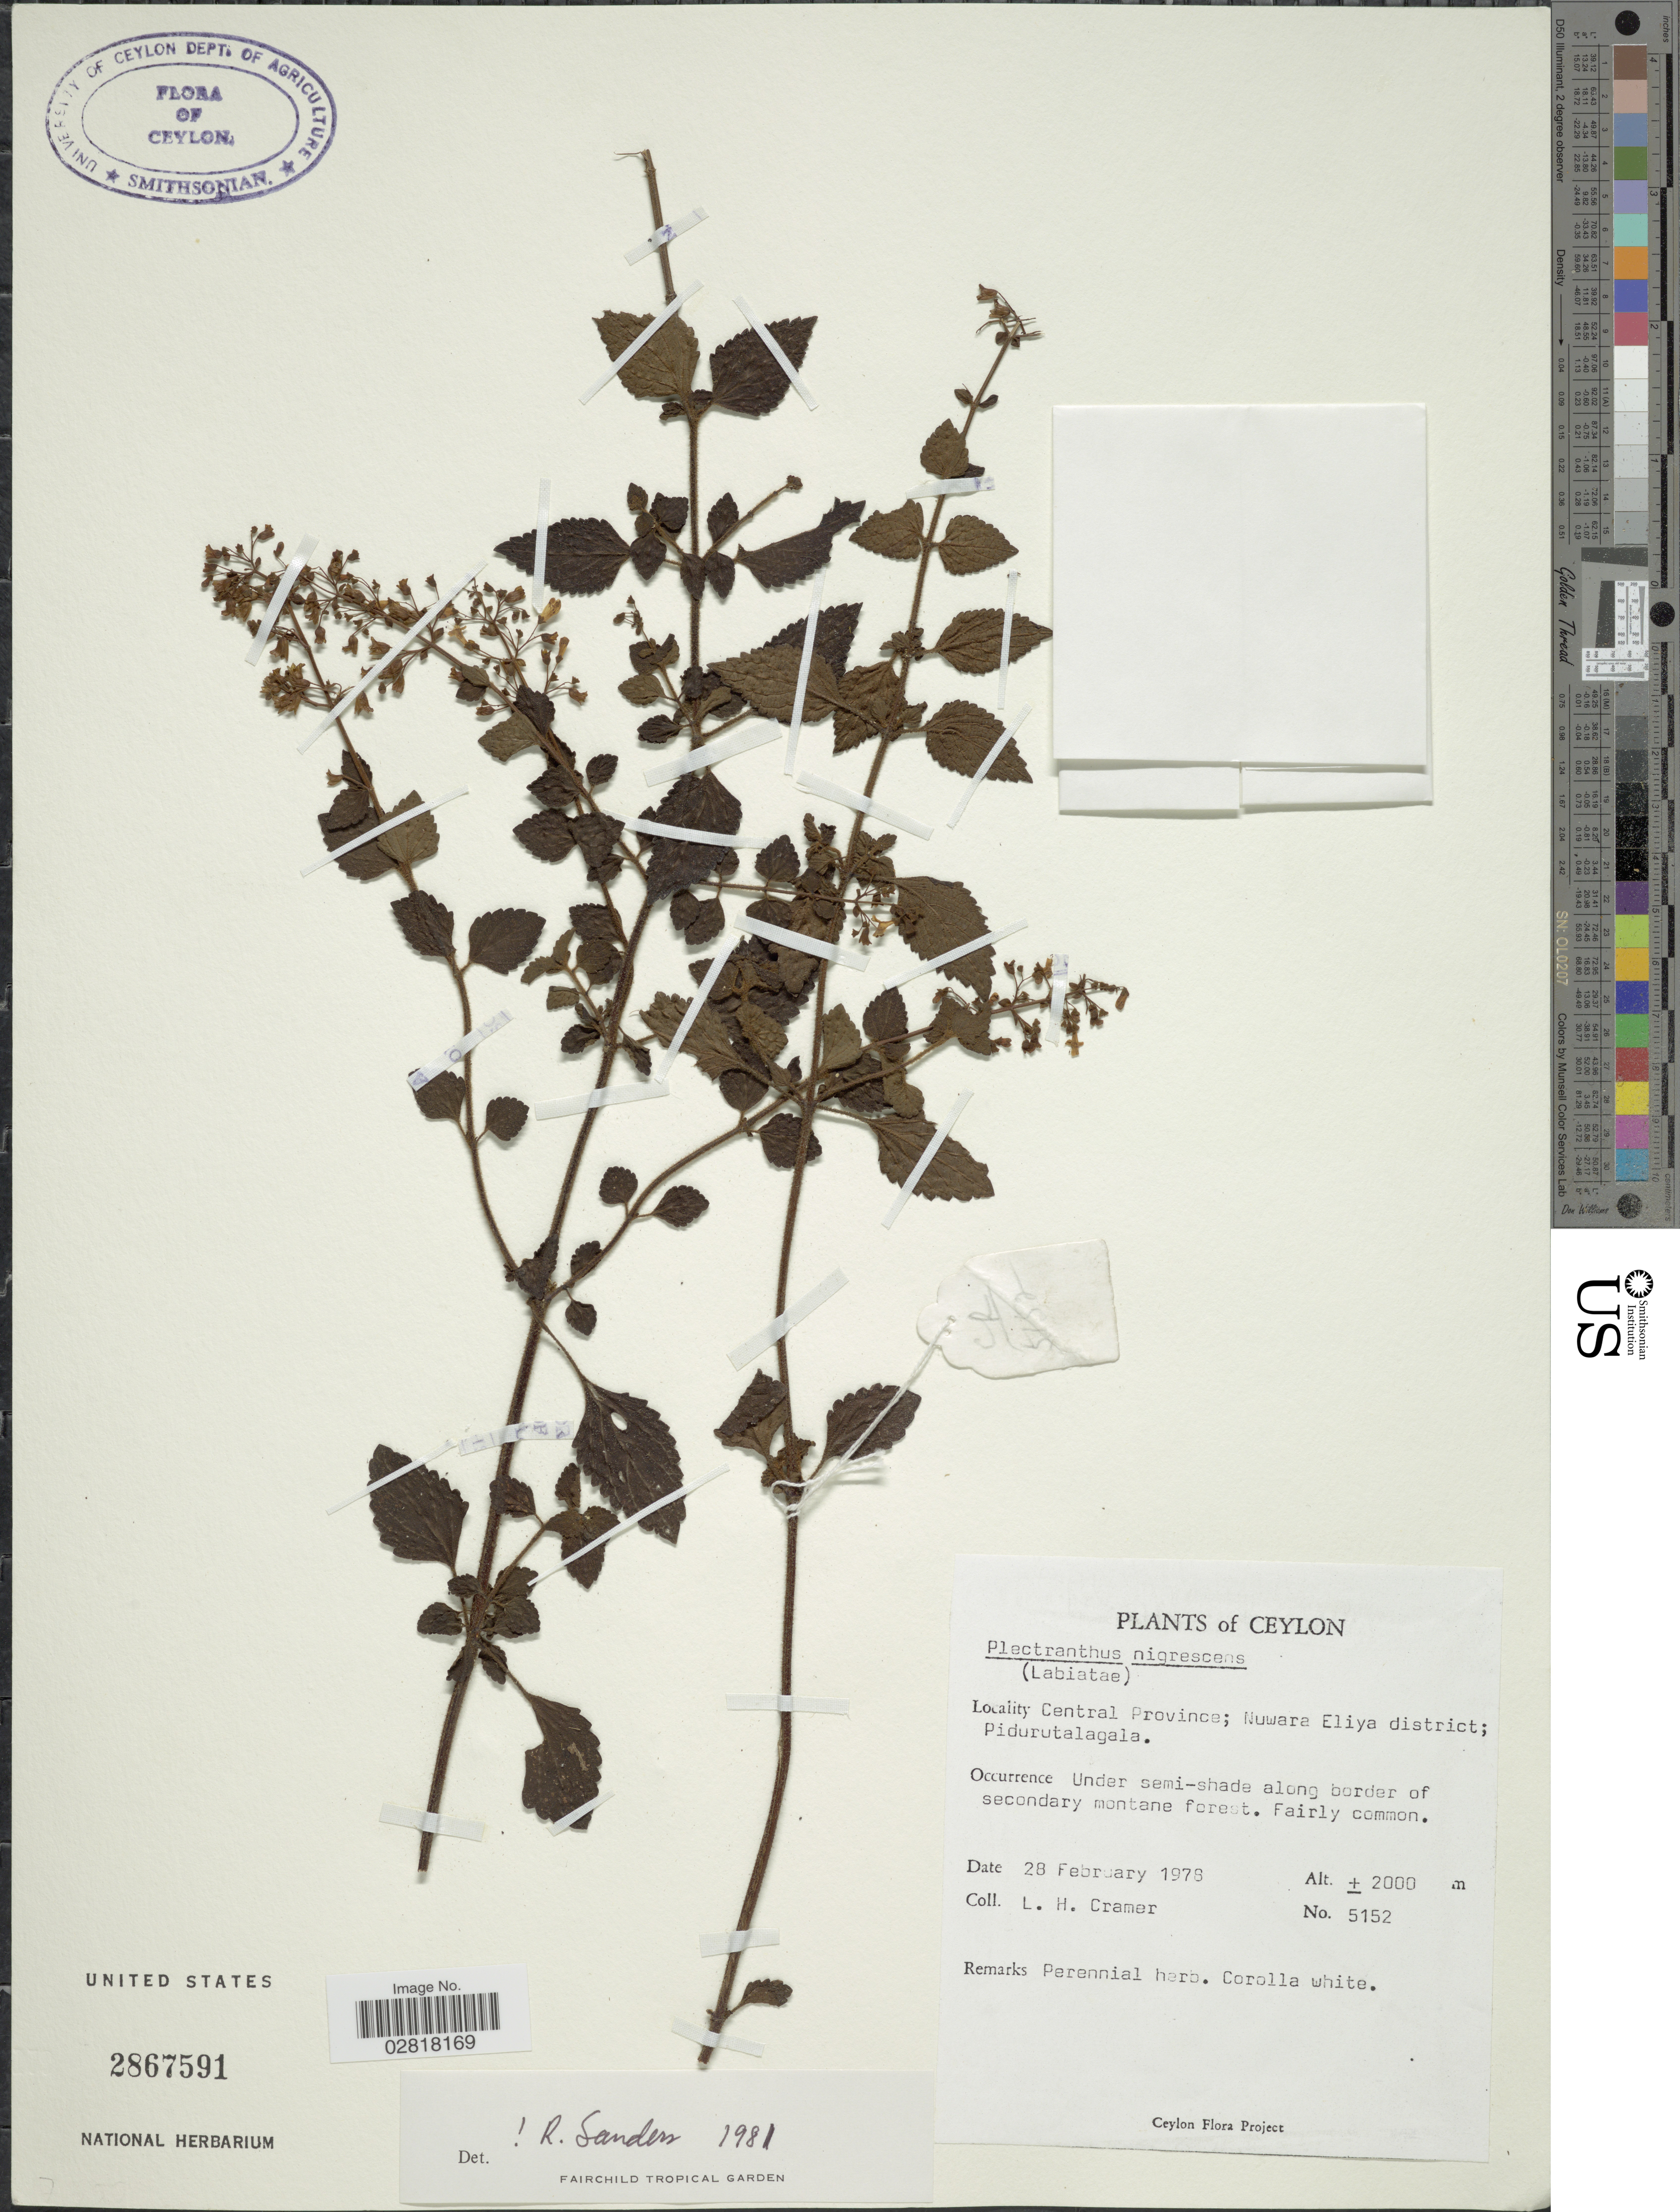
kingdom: Plantae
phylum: Tracheophyta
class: Magnoliopsida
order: Lamiales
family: Lamiaceae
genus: Plectranthus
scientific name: Plectranthus nigrescens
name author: Benth.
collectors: L. H. Cramer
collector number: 5152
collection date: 1978-02-28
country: Sri Lanka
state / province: Central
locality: Ceylon, Nuwara Eliya district; Pidurutalagala.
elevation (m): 2000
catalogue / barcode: US 2867591